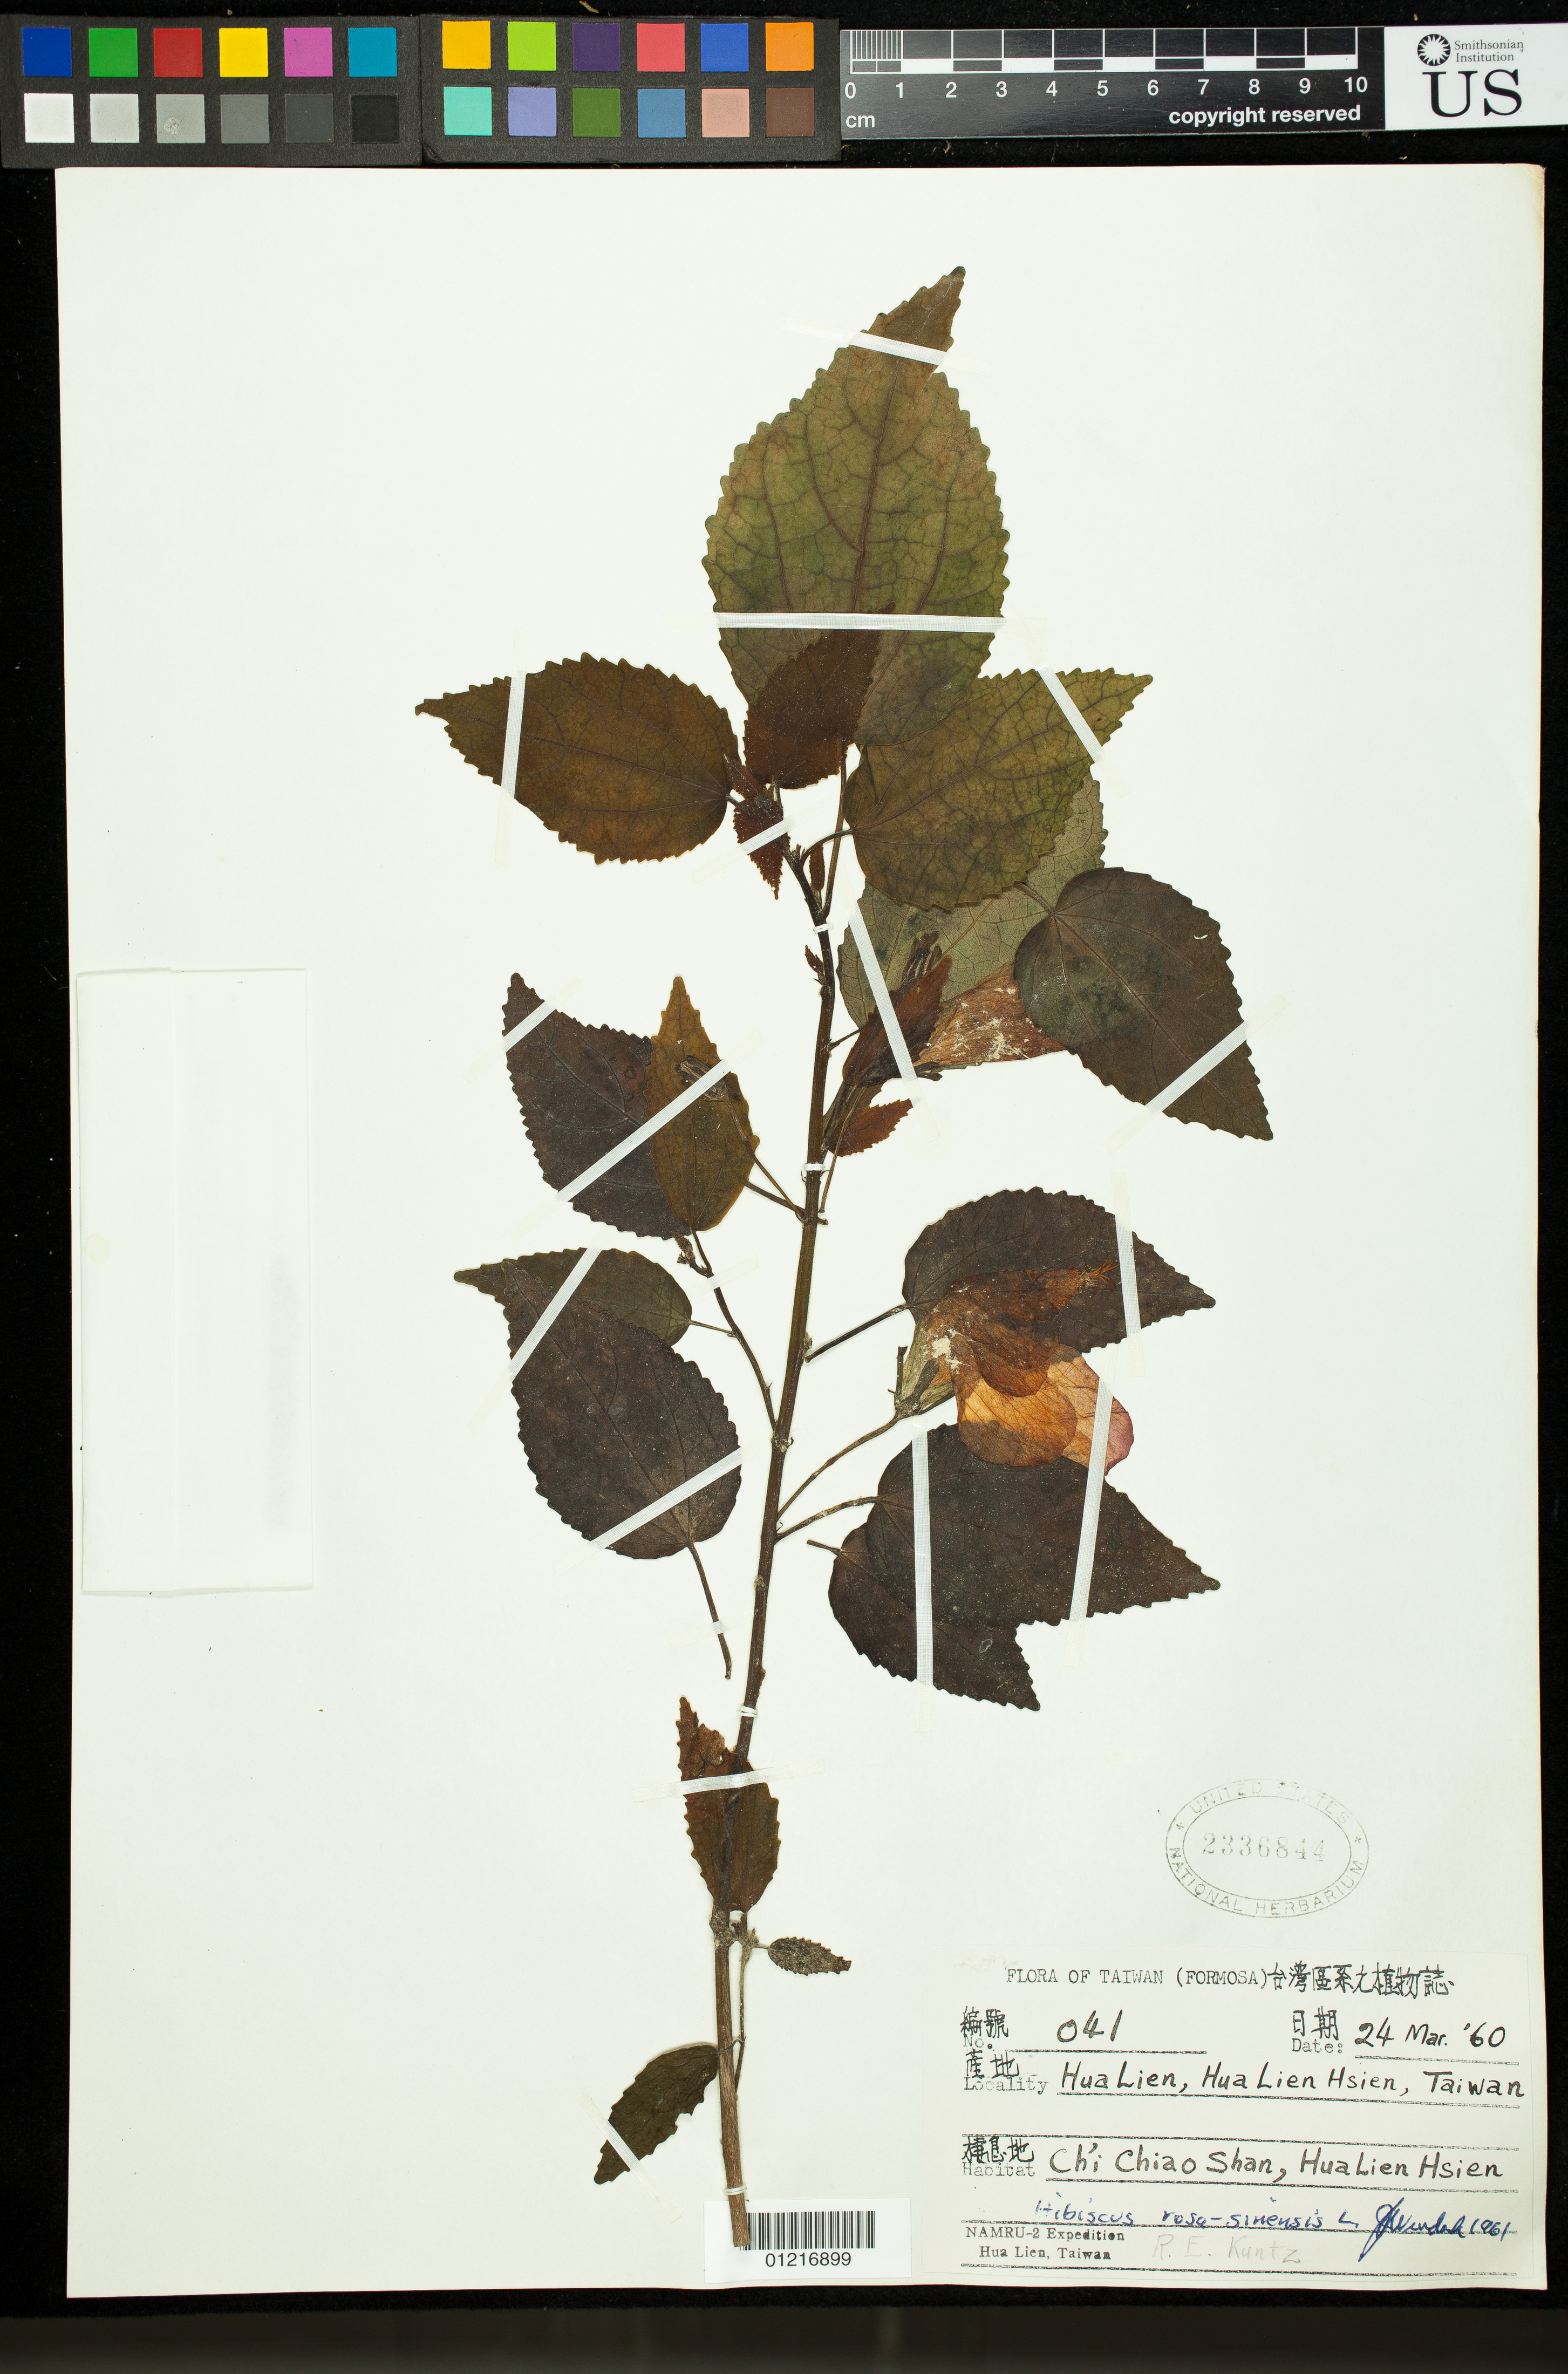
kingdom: Plantae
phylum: Tracheophyta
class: Magnoliopsida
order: Malvales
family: Malvaceae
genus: Hibiscus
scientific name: Hibiscus rosa-sinensis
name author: L.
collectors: R. E. Kuntz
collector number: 41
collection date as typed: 24 Mar 1960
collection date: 1960-03-24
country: Taiwan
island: Formosa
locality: Hua Lien, Hua Lien Tsien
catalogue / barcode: US 2336844